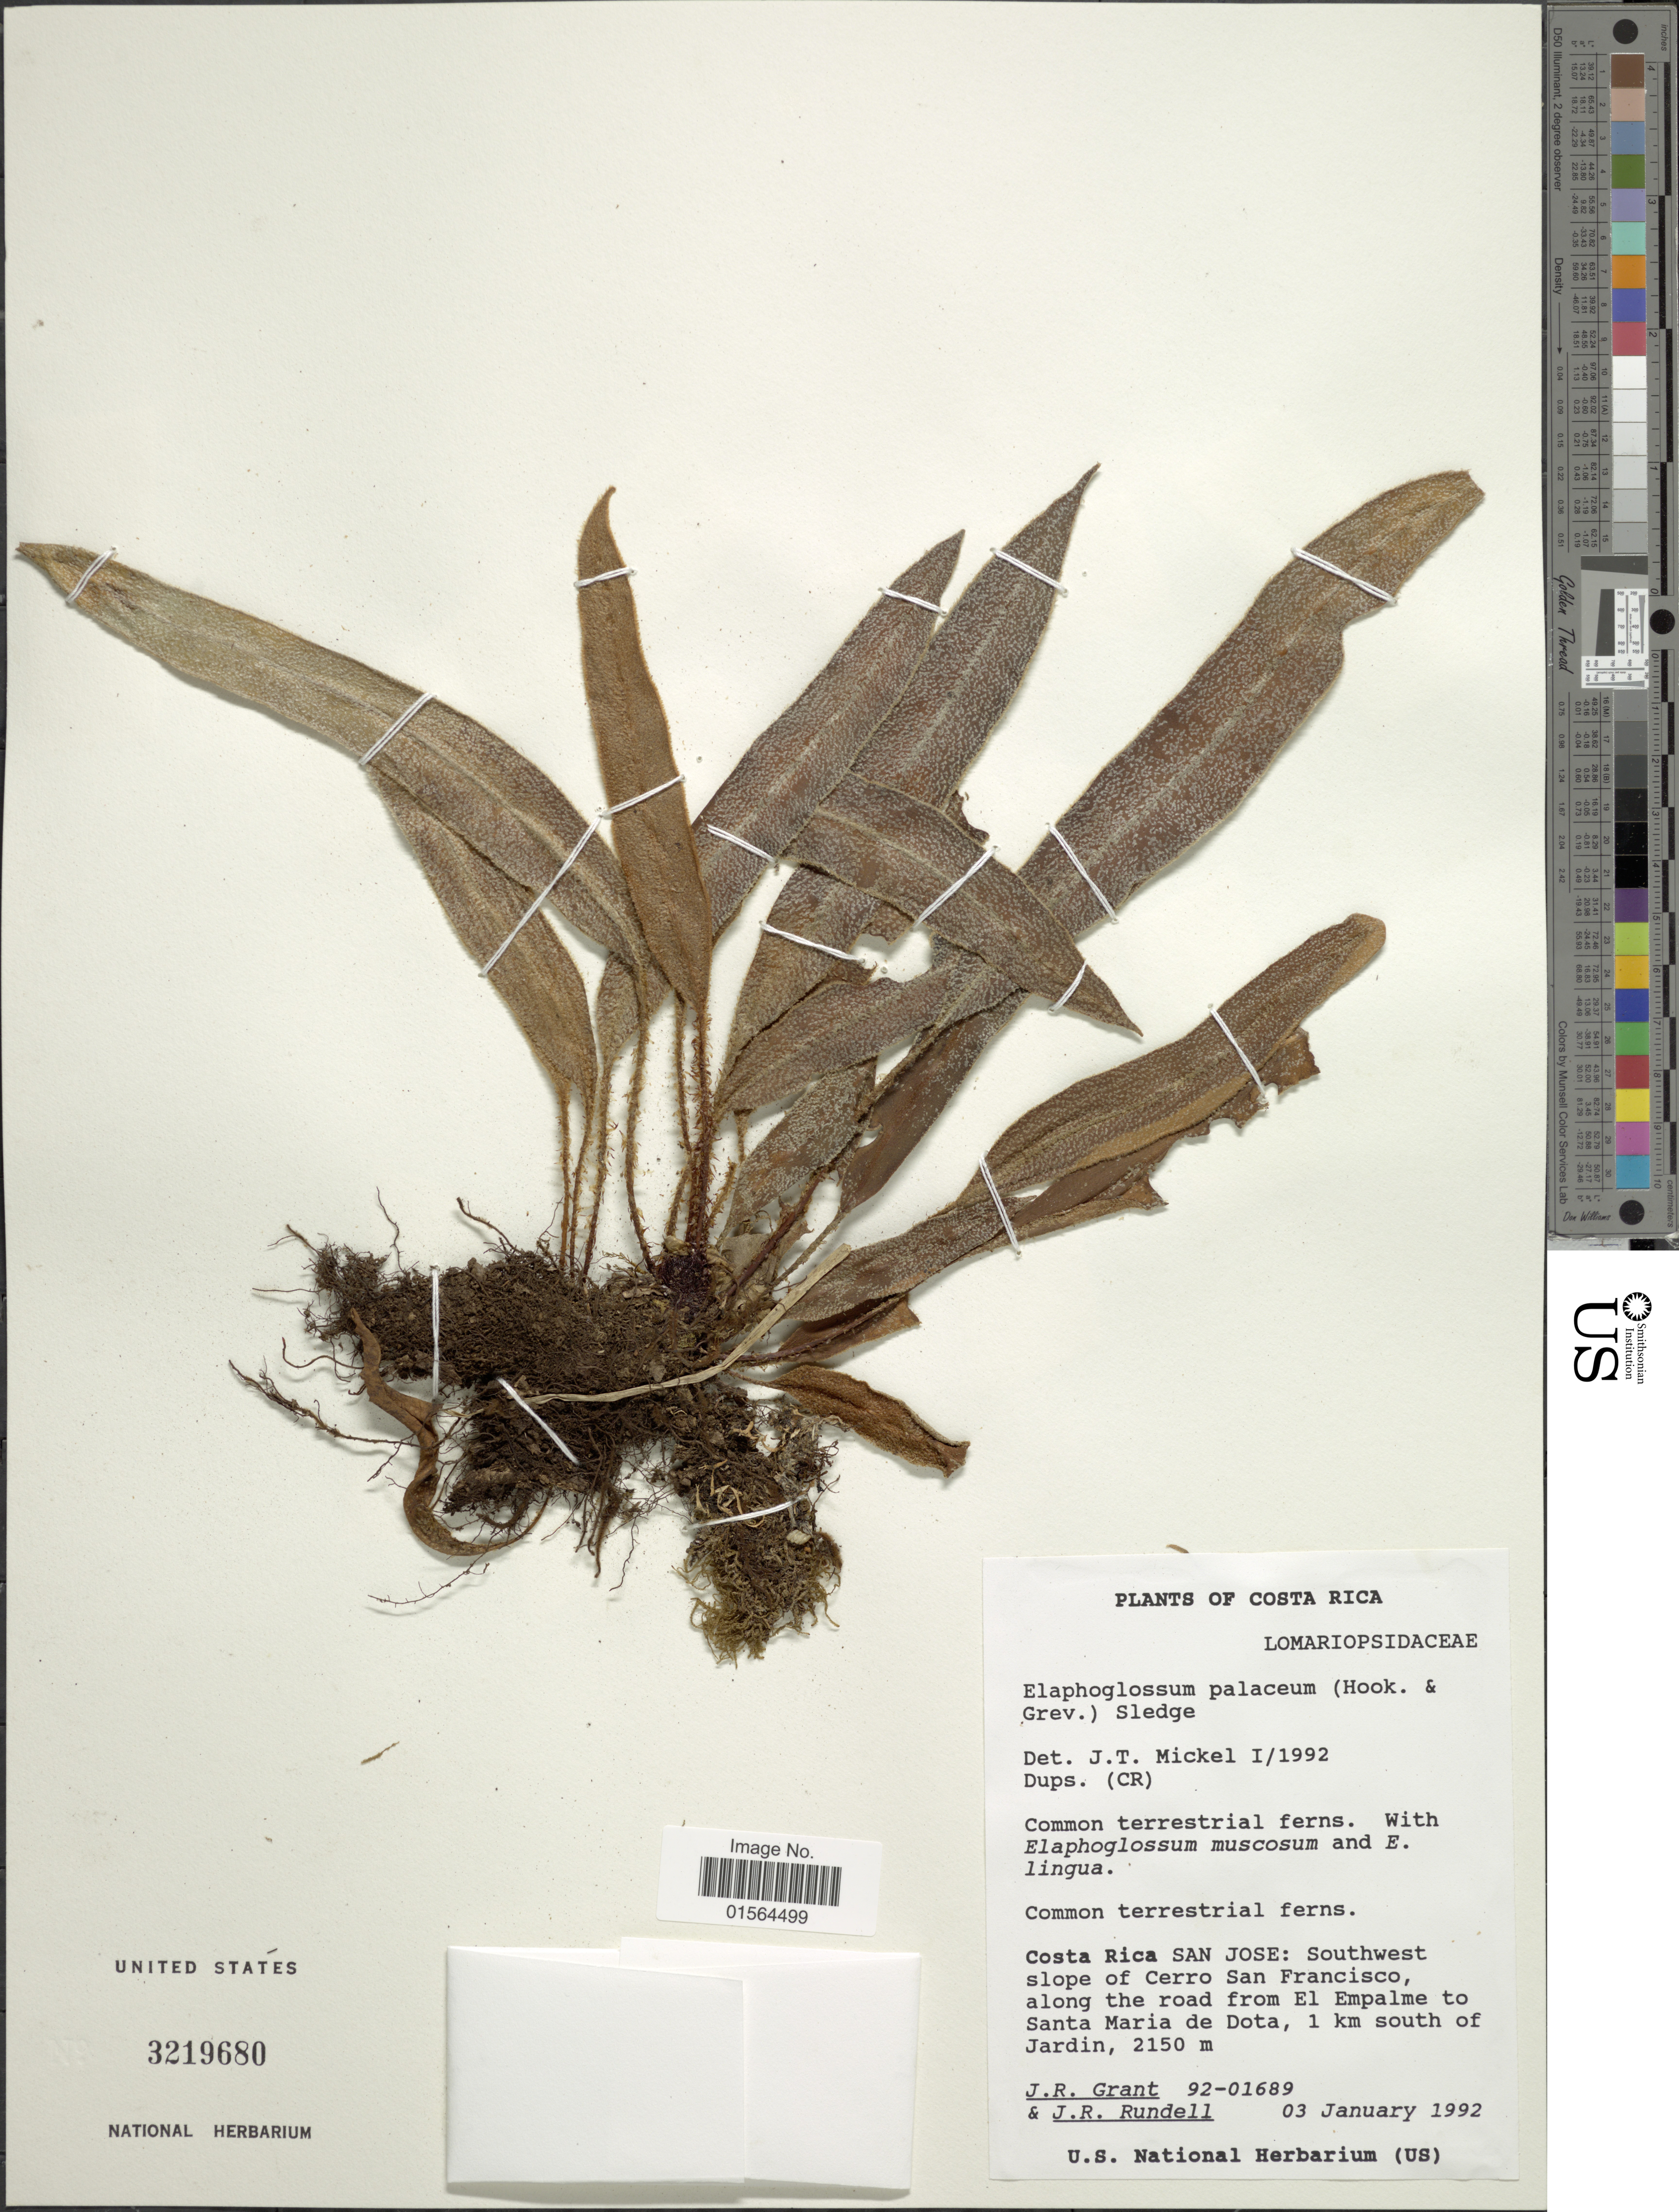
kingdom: Plantae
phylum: Tracheophyta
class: Polypodiopsida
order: Polypodiales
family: Dryopteridaceae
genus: Elaphoglossum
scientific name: Elaphoglossum paleaceum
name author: (Hook. & Grev.) Sledge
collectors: J. Grant & J. R. Rundell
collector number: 92-01689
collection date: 1992-01-03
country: Costa Rica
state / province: San José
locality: San Jose: southwest slope of Cerro San Farncisco, along the road from El Empalme to Santa Maria de Dota, 1 km south of Jardin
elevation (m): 2150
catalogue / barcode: US 3219680